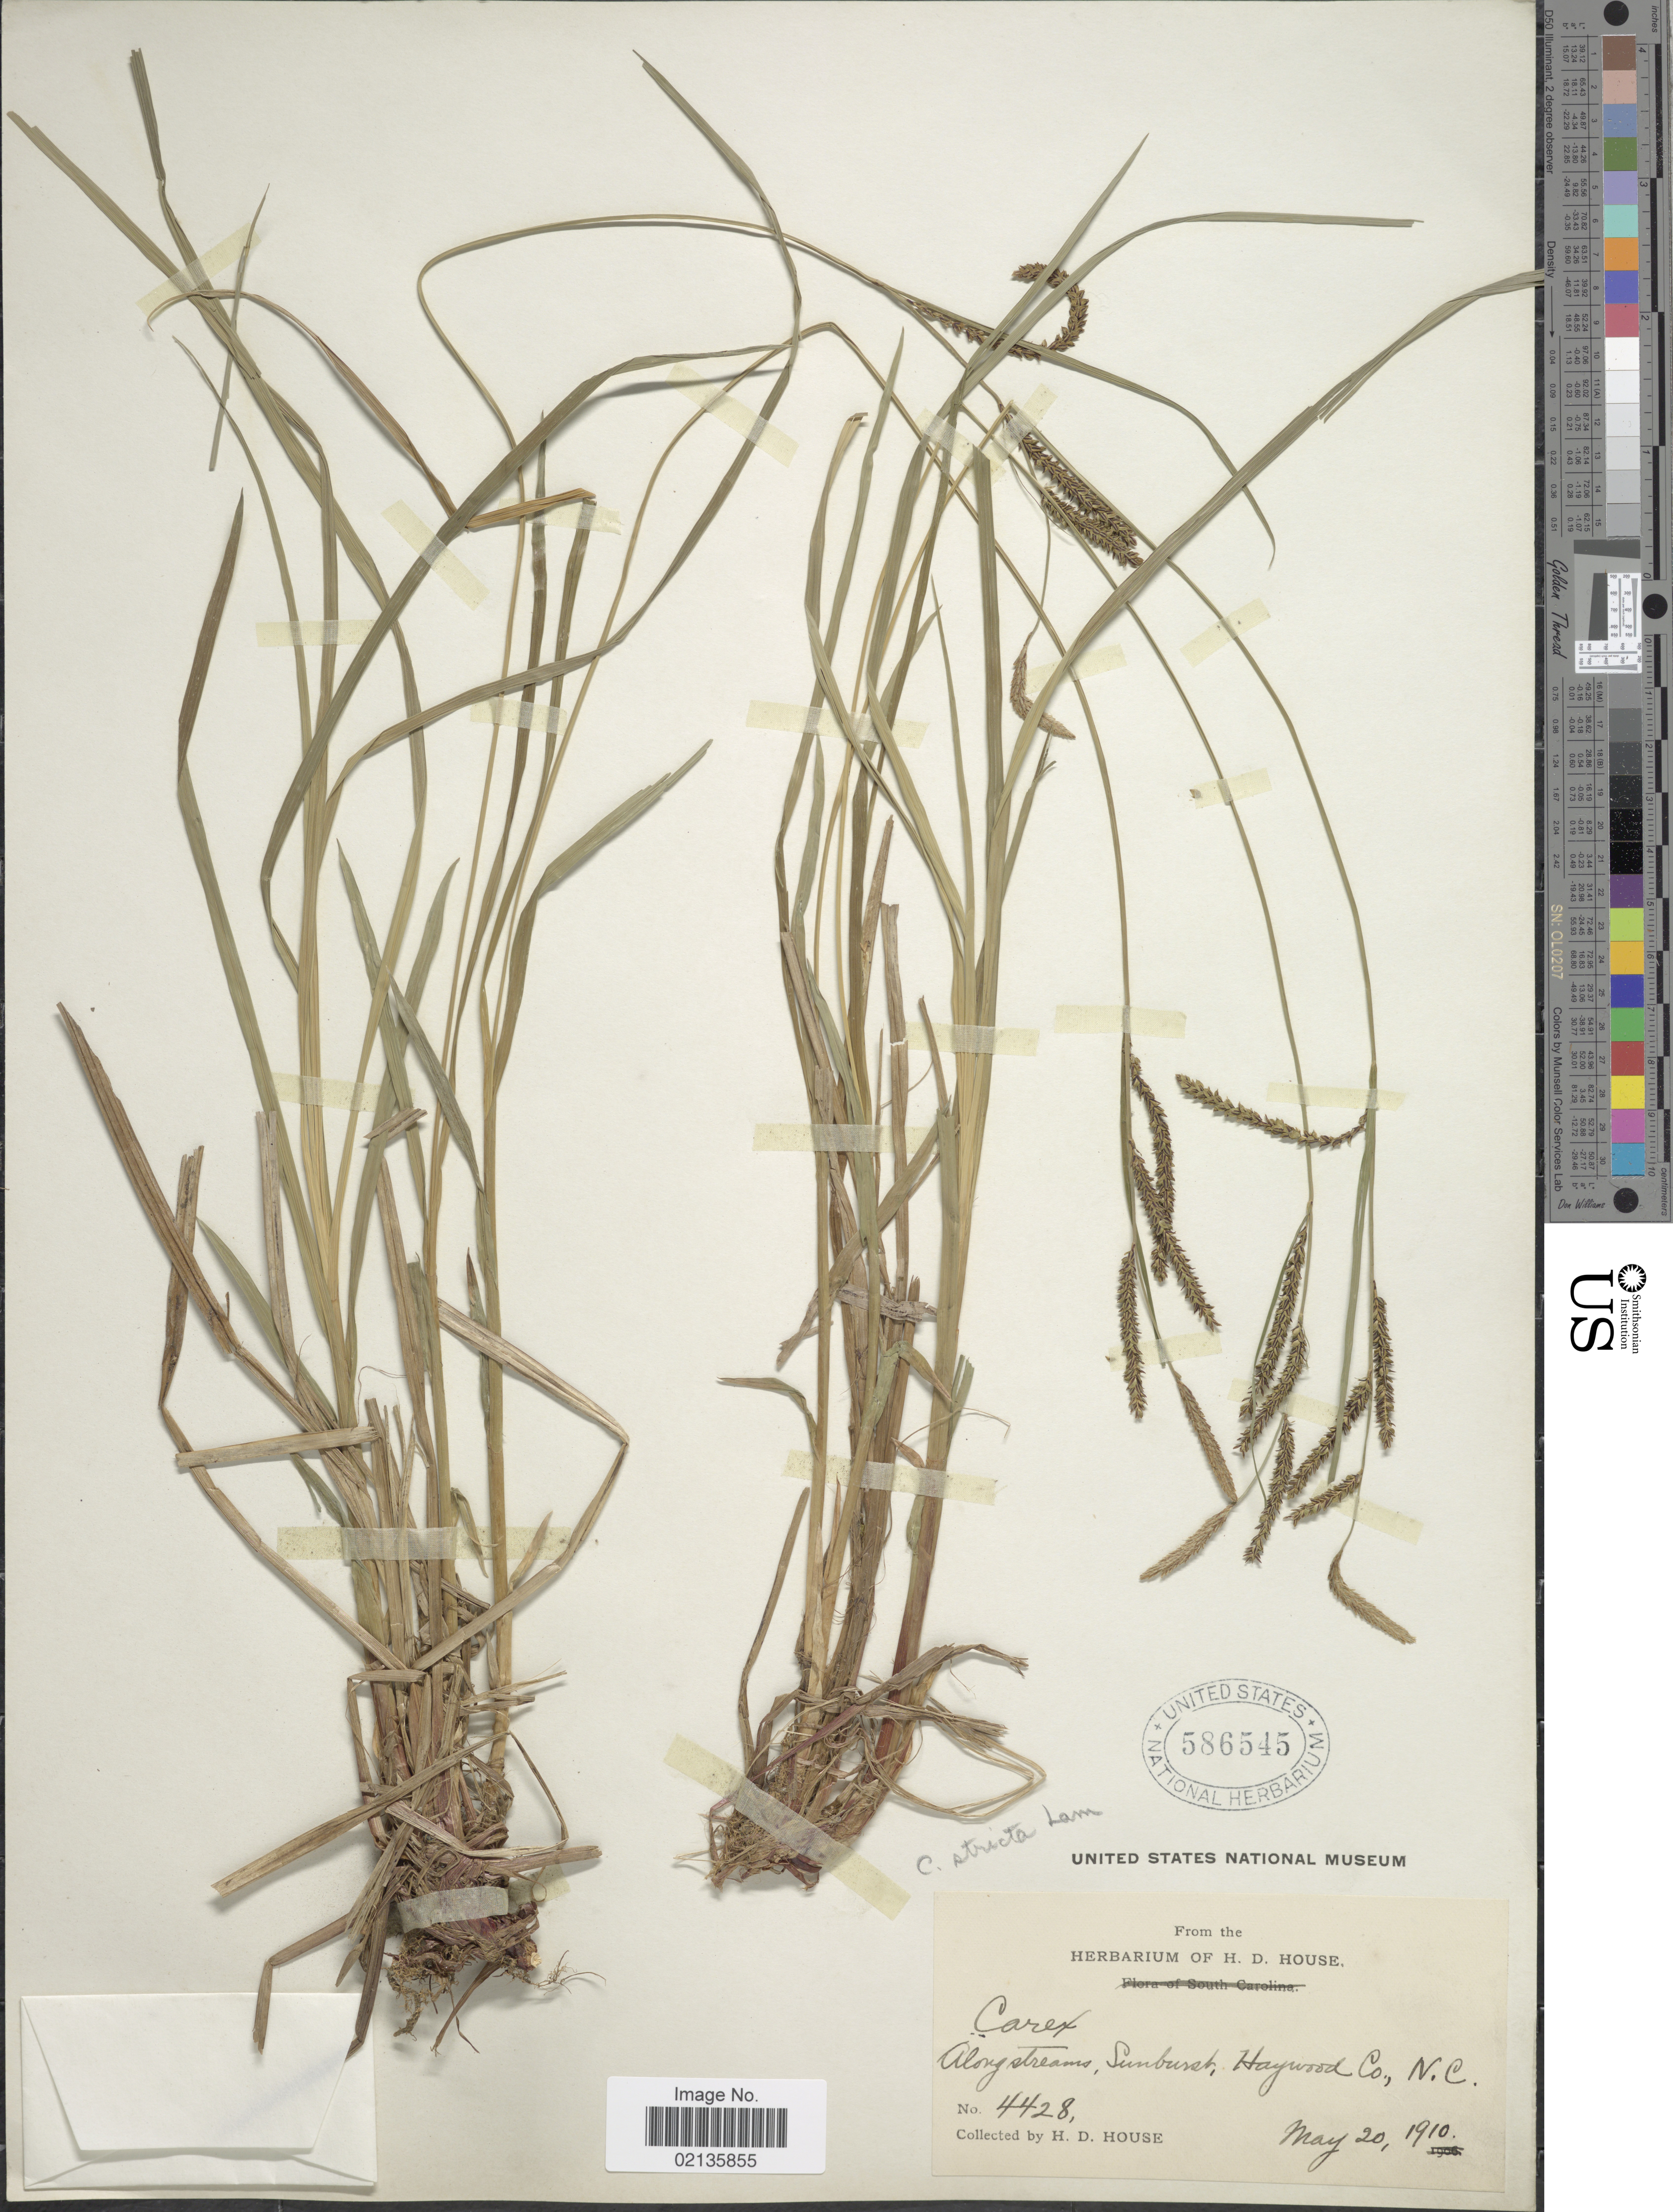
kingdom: Plantae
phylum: Tracheophyta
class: Liliopsida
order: Poales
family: Cyperaceae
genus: Carex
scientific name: Carex stricta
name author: Lam.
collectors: H. D. House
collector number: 4428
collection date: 1910-05-20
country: United States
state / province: North Carolina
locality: Along streams, Sunburst, Haywood Co.,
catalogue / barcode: US 586545